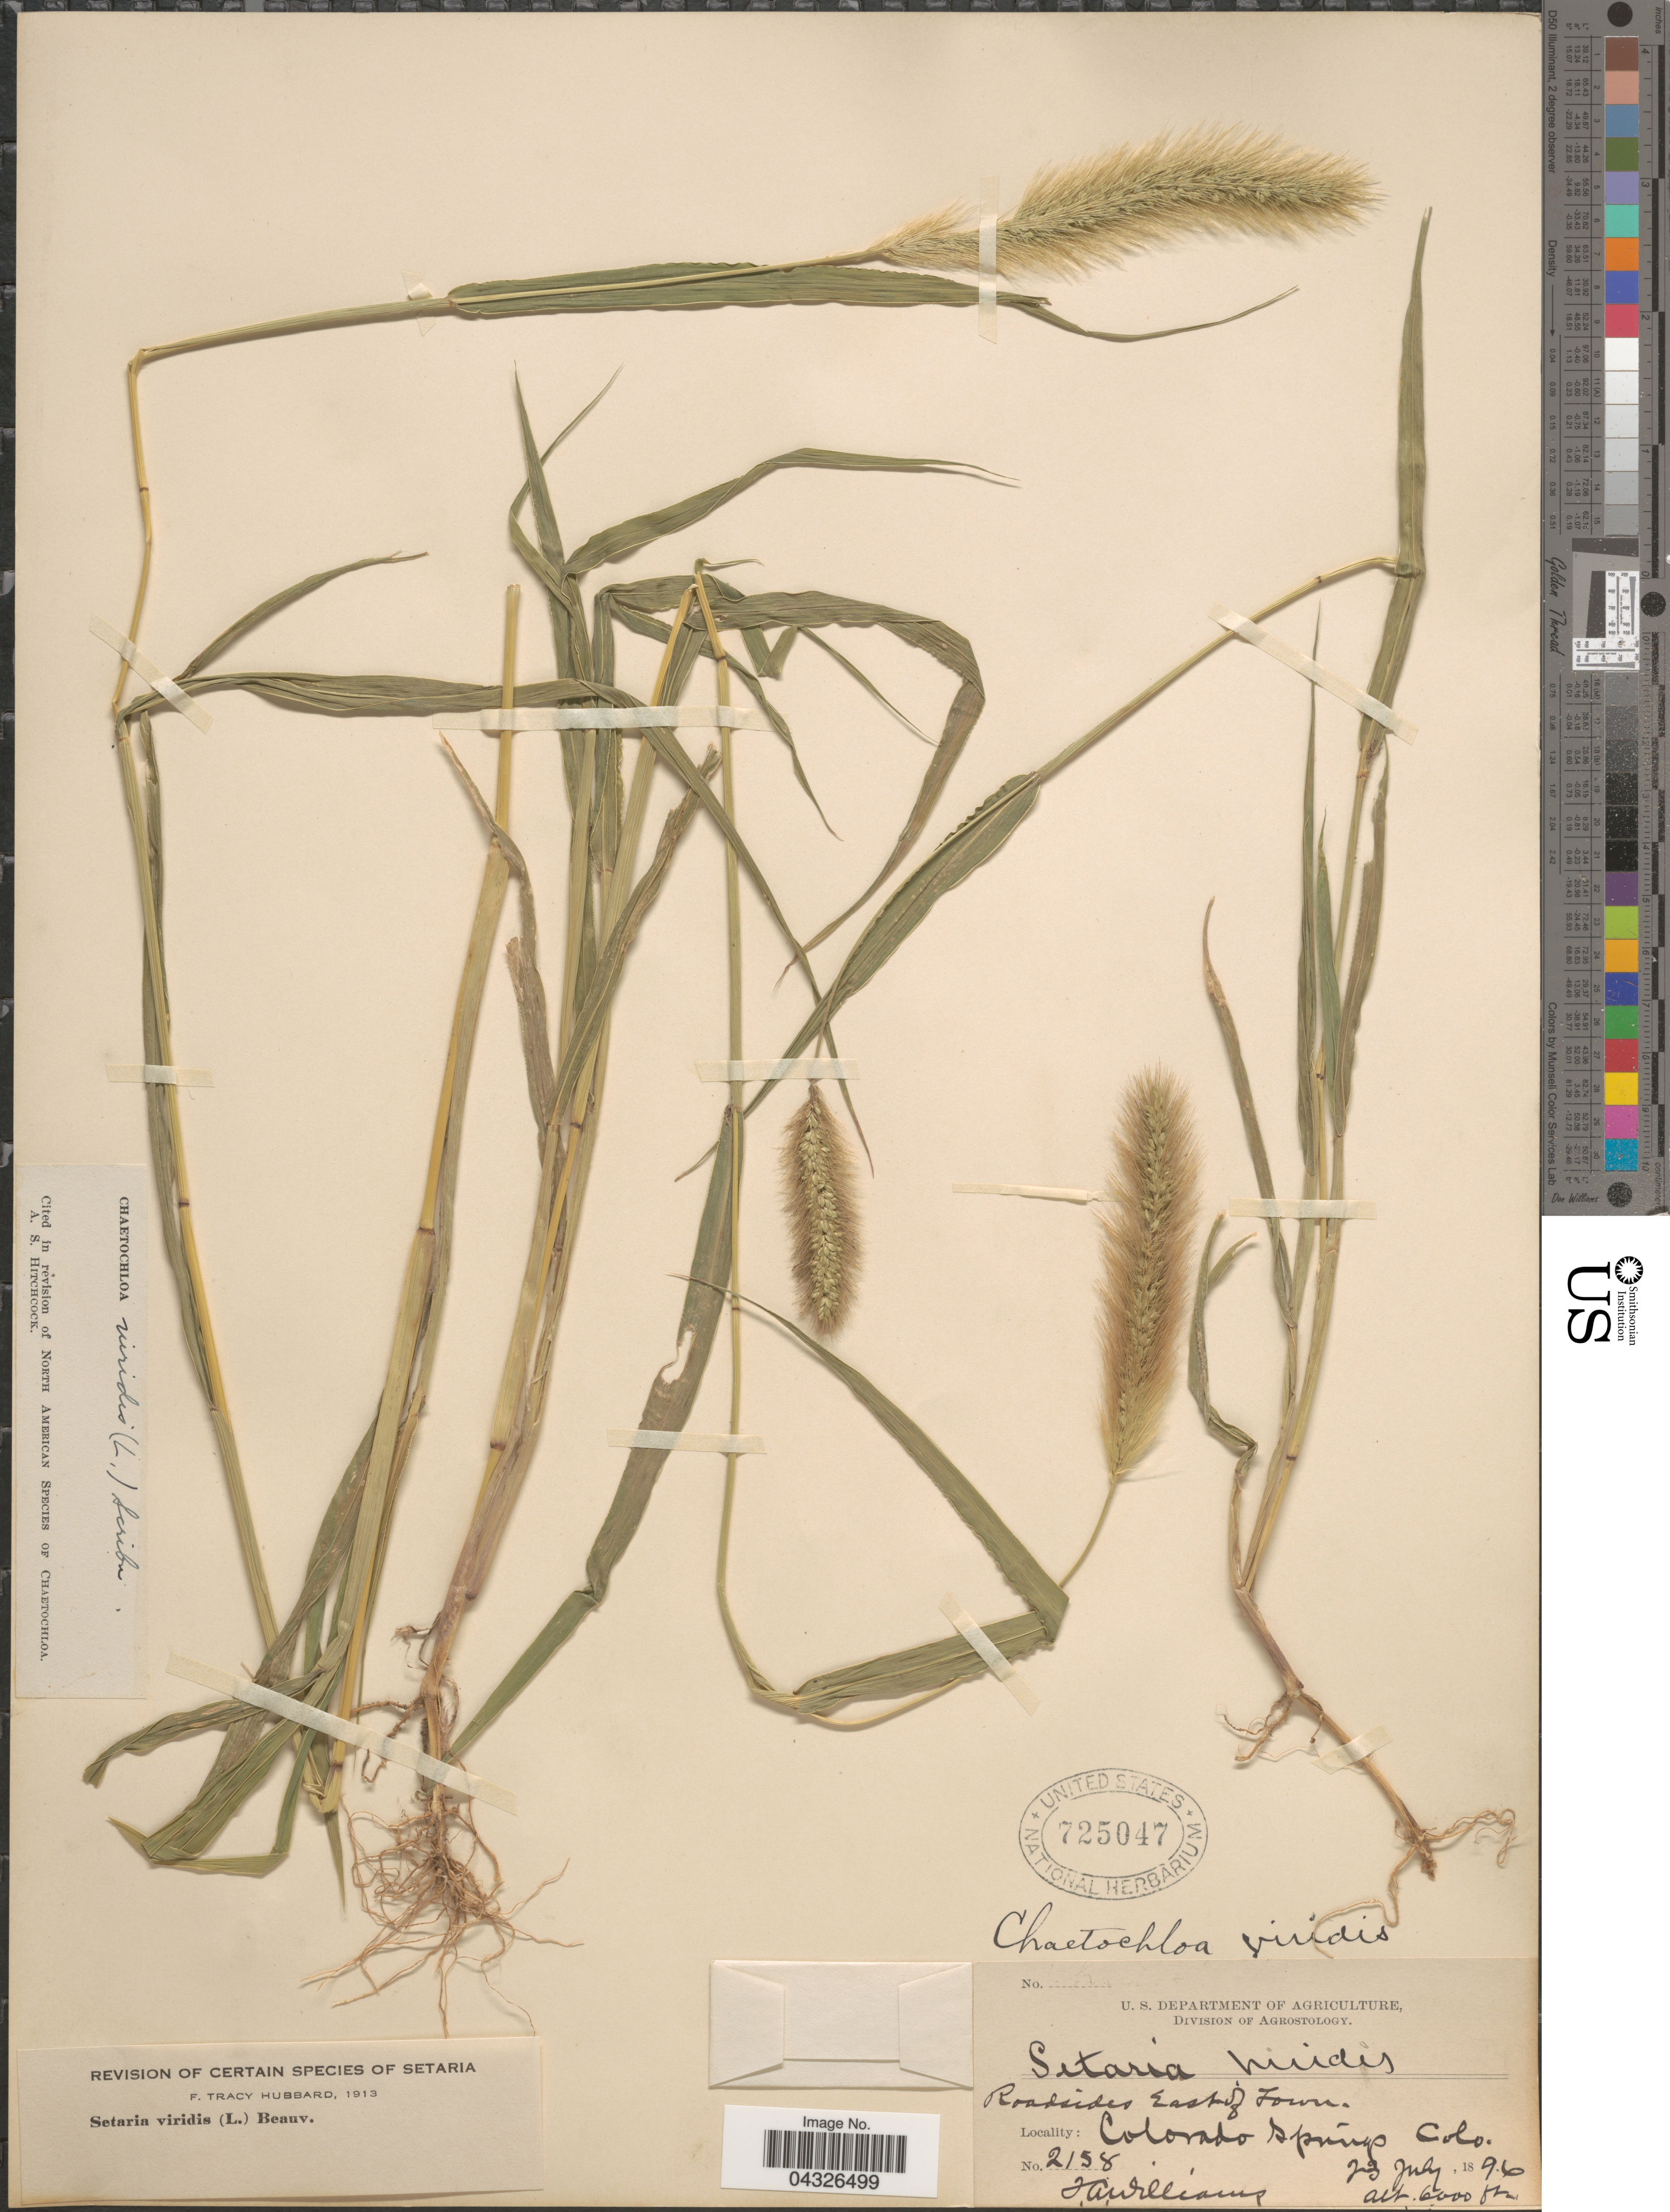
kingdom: Plantae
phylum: Tracheophyta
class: Liliopsida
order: Poales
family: Poaceae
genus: Setaria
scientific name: Setaria viridis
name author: (L.) P. Beauv.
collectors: T. Williams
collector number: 2158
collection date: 1896-07-23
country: United States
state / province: Colorado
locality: Roadsides East of Town. Colorado Springs.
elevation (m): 1829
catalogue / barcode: US 725047